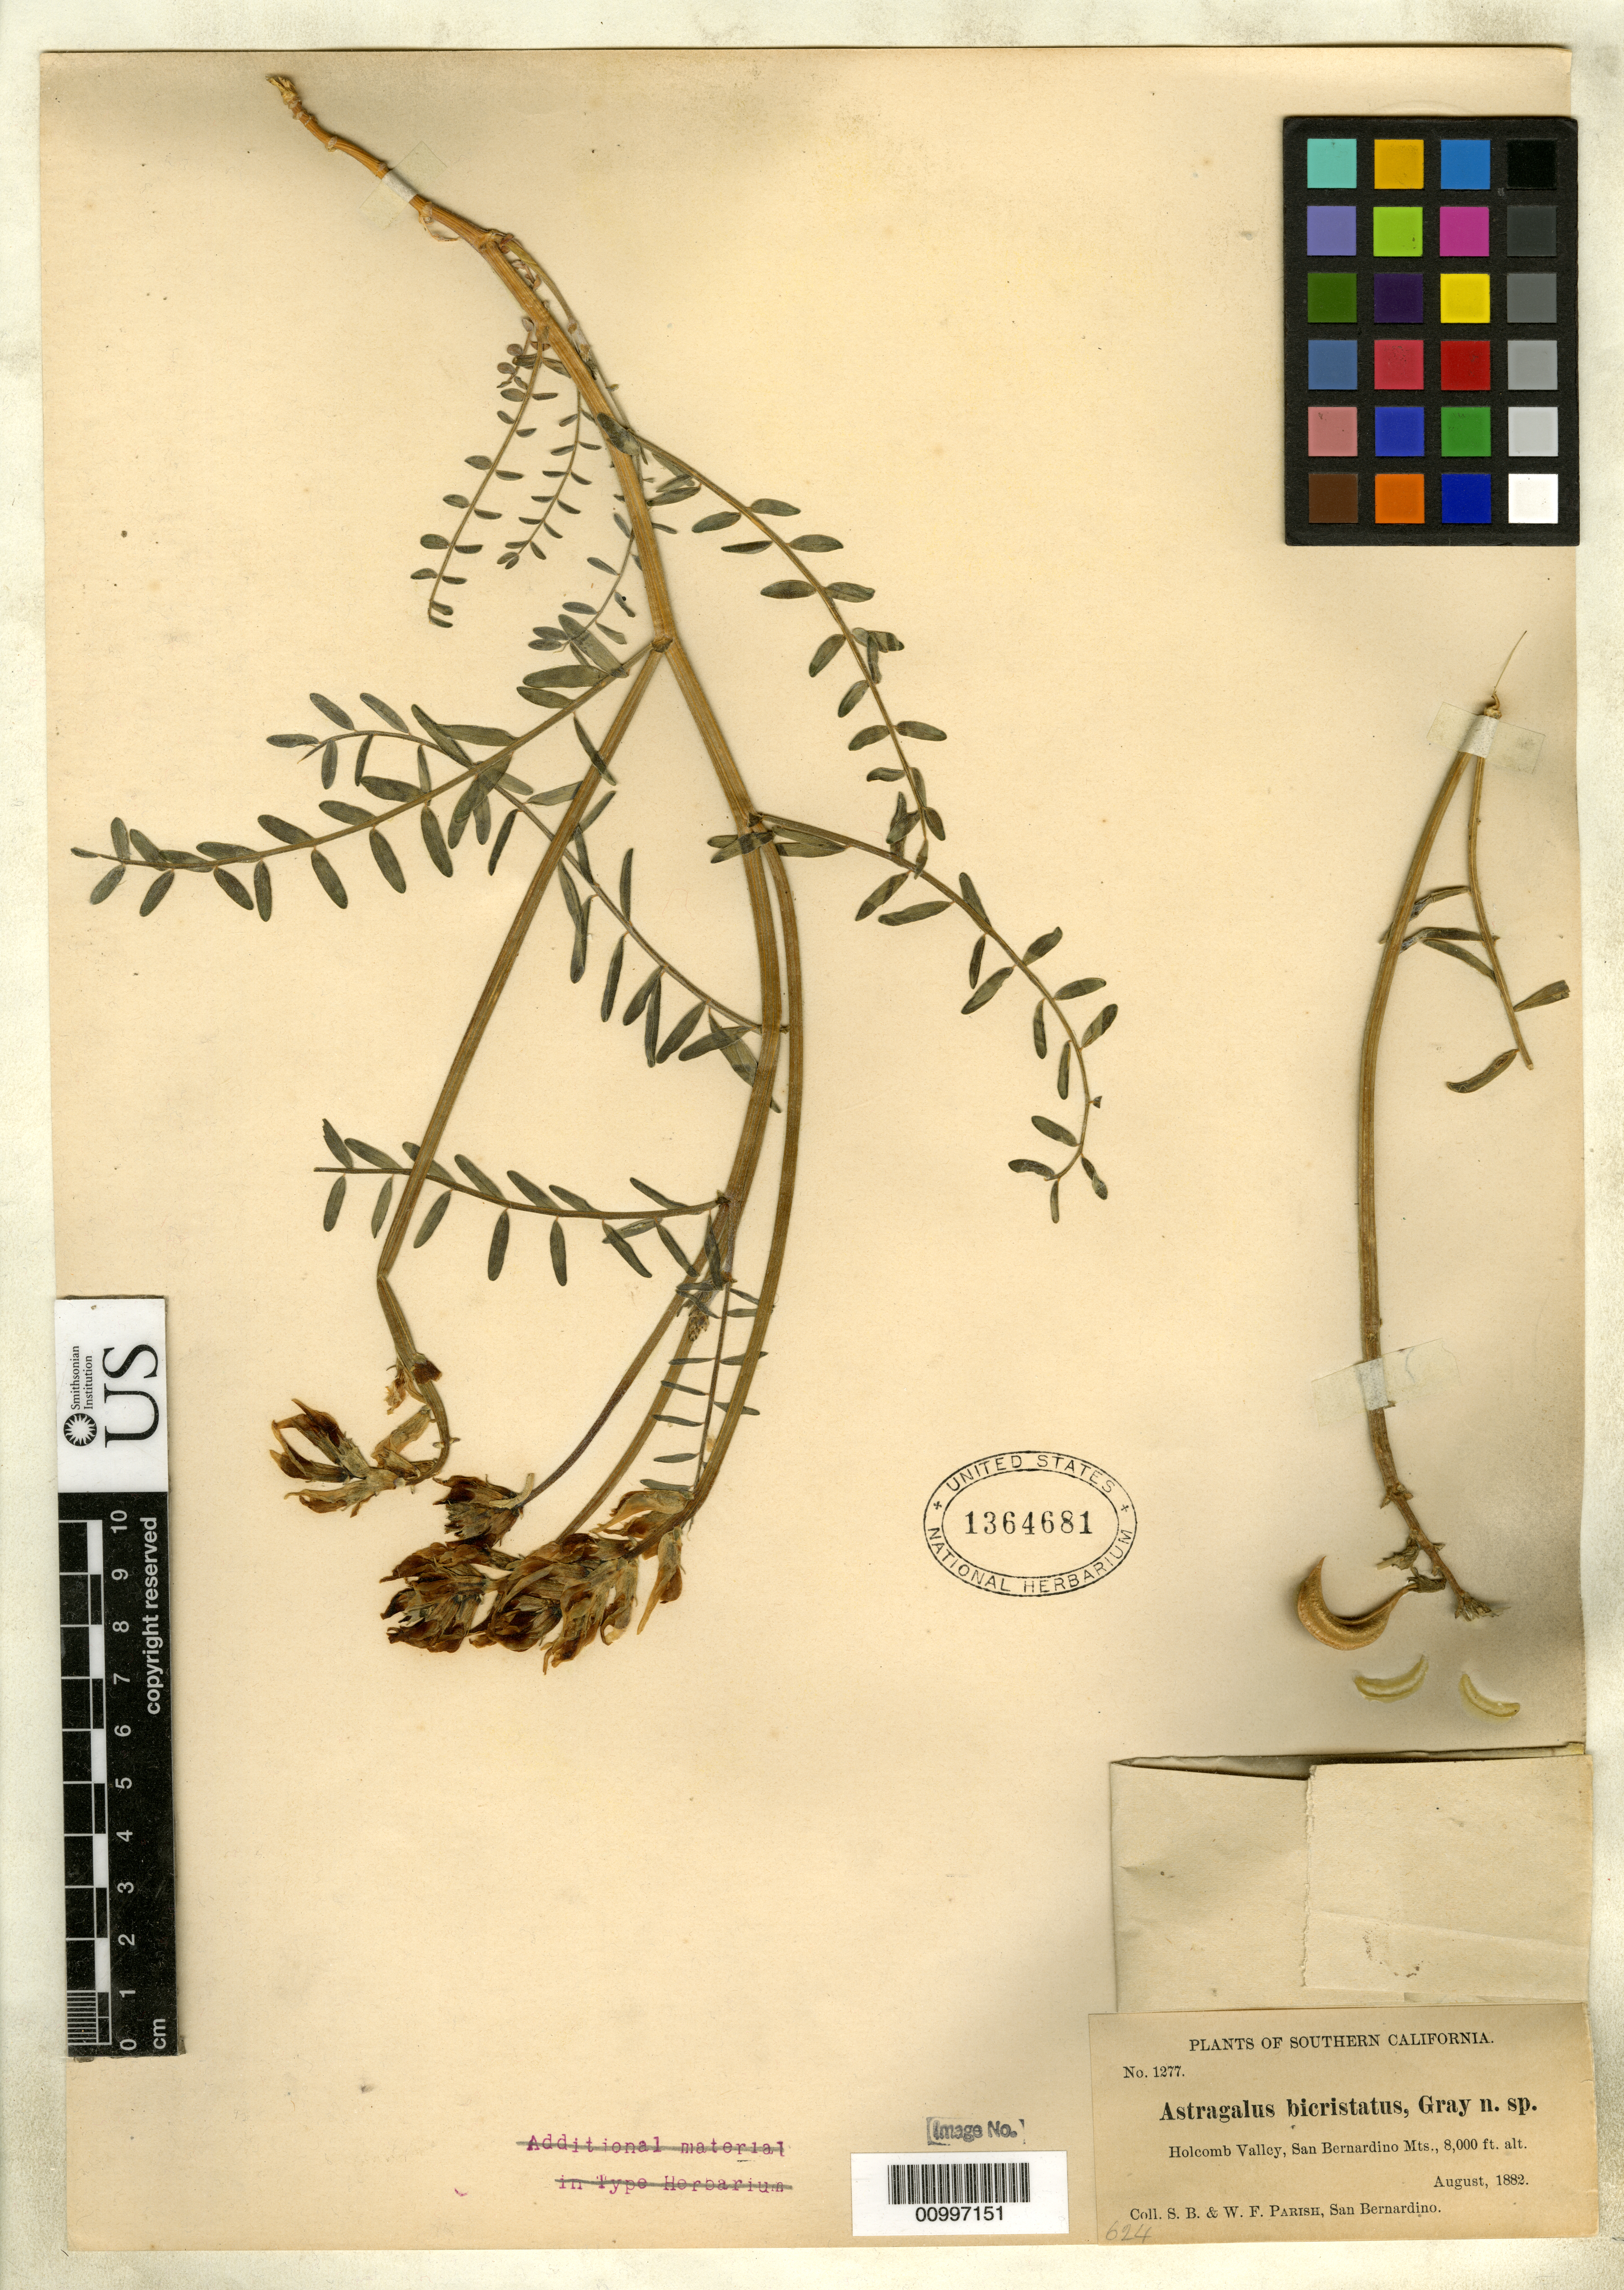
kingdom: Plantae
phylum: Tracheophyta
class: Magnoliopsida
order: Fabales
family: Fabaceae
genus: Astragalus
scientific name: Astragalus bicristatus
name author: A. Gray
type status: Isosyntype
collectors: S. B. Parish & W. F. Parish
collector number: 1277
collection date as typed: Aug 1882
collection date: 1882-08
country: United States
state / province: California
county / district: San Bernardino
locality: Holcomb Valley, San Bernardino Mts.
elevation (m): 2438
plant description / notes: From the herbarium of J. Donnell Smith.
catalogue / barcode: US 1364681